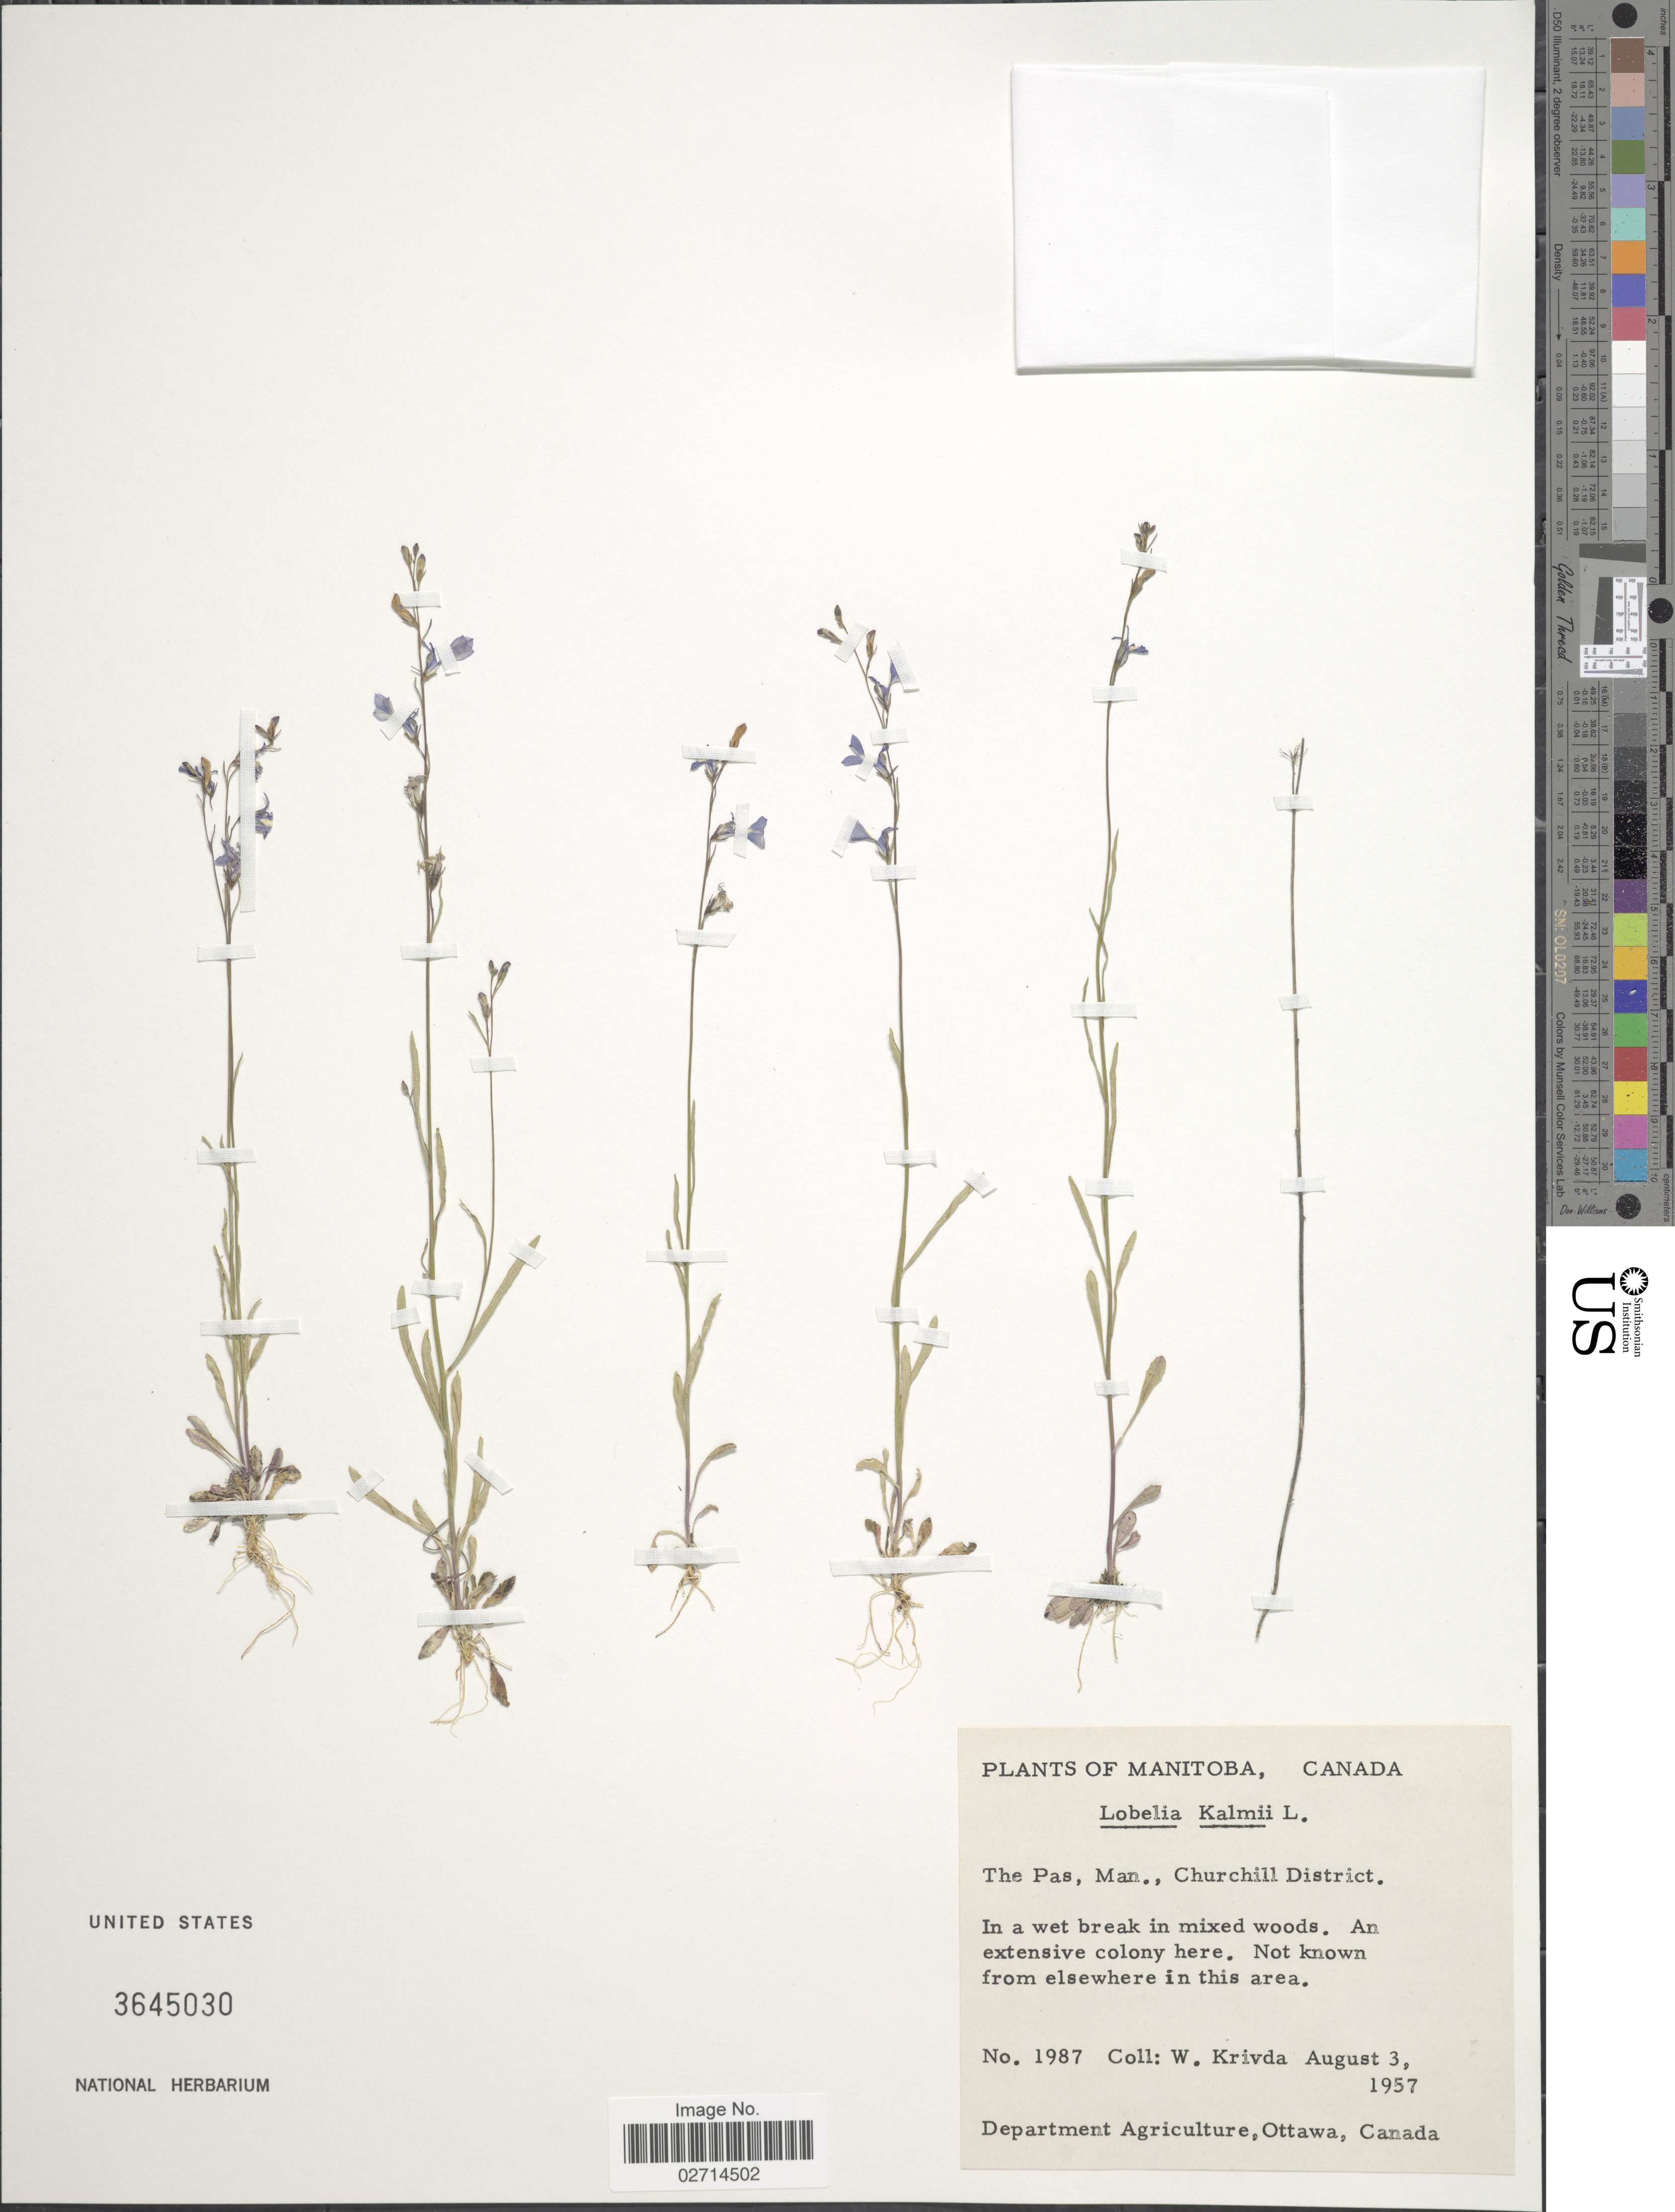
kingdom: Plantae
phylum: Tracheophyta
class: Magnoliopsida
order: Asterales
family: Campanulaceae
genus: Lobelia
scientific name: Lobelia kalmii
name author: L.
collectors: W. Krivda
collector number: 1987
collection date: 1957-08-03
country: Canada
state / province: Manitoba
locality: The Pas, Man., Churchill District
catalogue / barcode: US 3645030